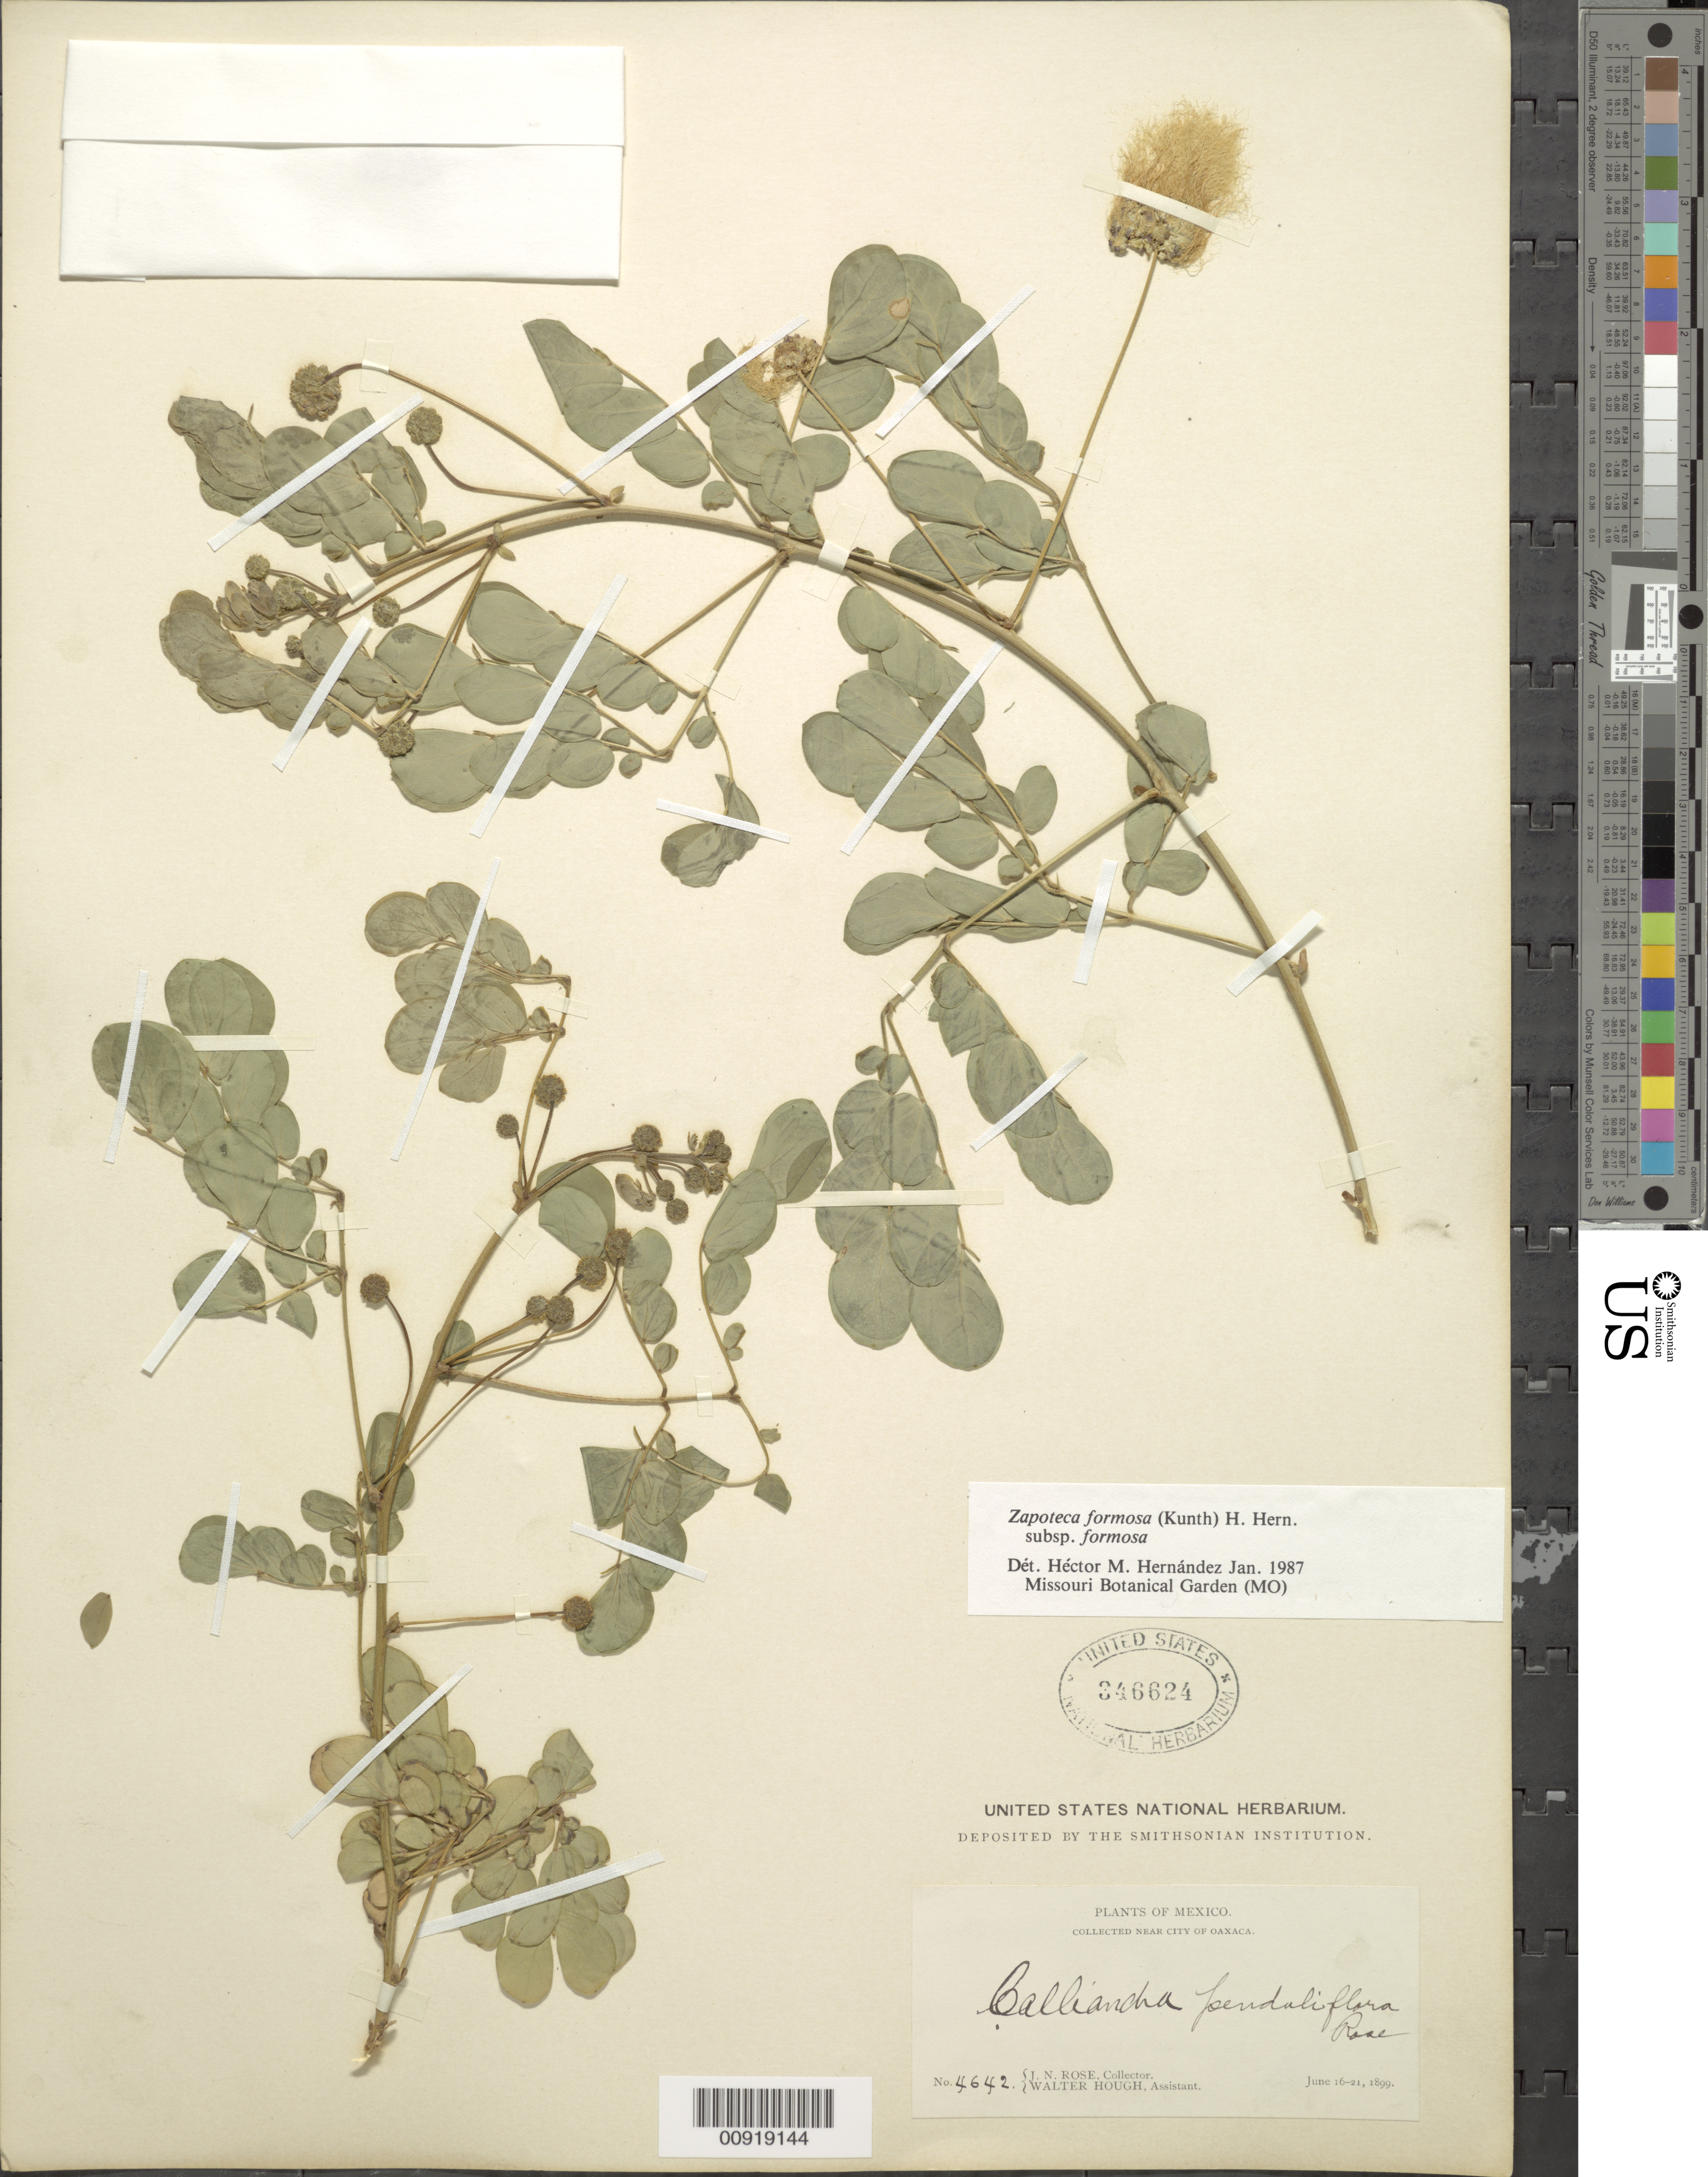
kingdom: Plantae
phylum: Tracheophyta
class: Magnoliopsida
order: Fabales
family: Fabaceae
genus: Zapoteca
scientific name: Zapoteca formosa subsp. formosa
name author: (Kunth) H.M. Hern.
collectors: J. N. Rose & W. Hough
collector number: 4642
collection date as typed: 16 Jun 1899 to 21 Jun 1899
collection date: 1899-06-16/1899-06-21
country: Mexico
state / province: Oaxaca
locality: Near city of Oaxaca.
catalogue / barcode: US 346624